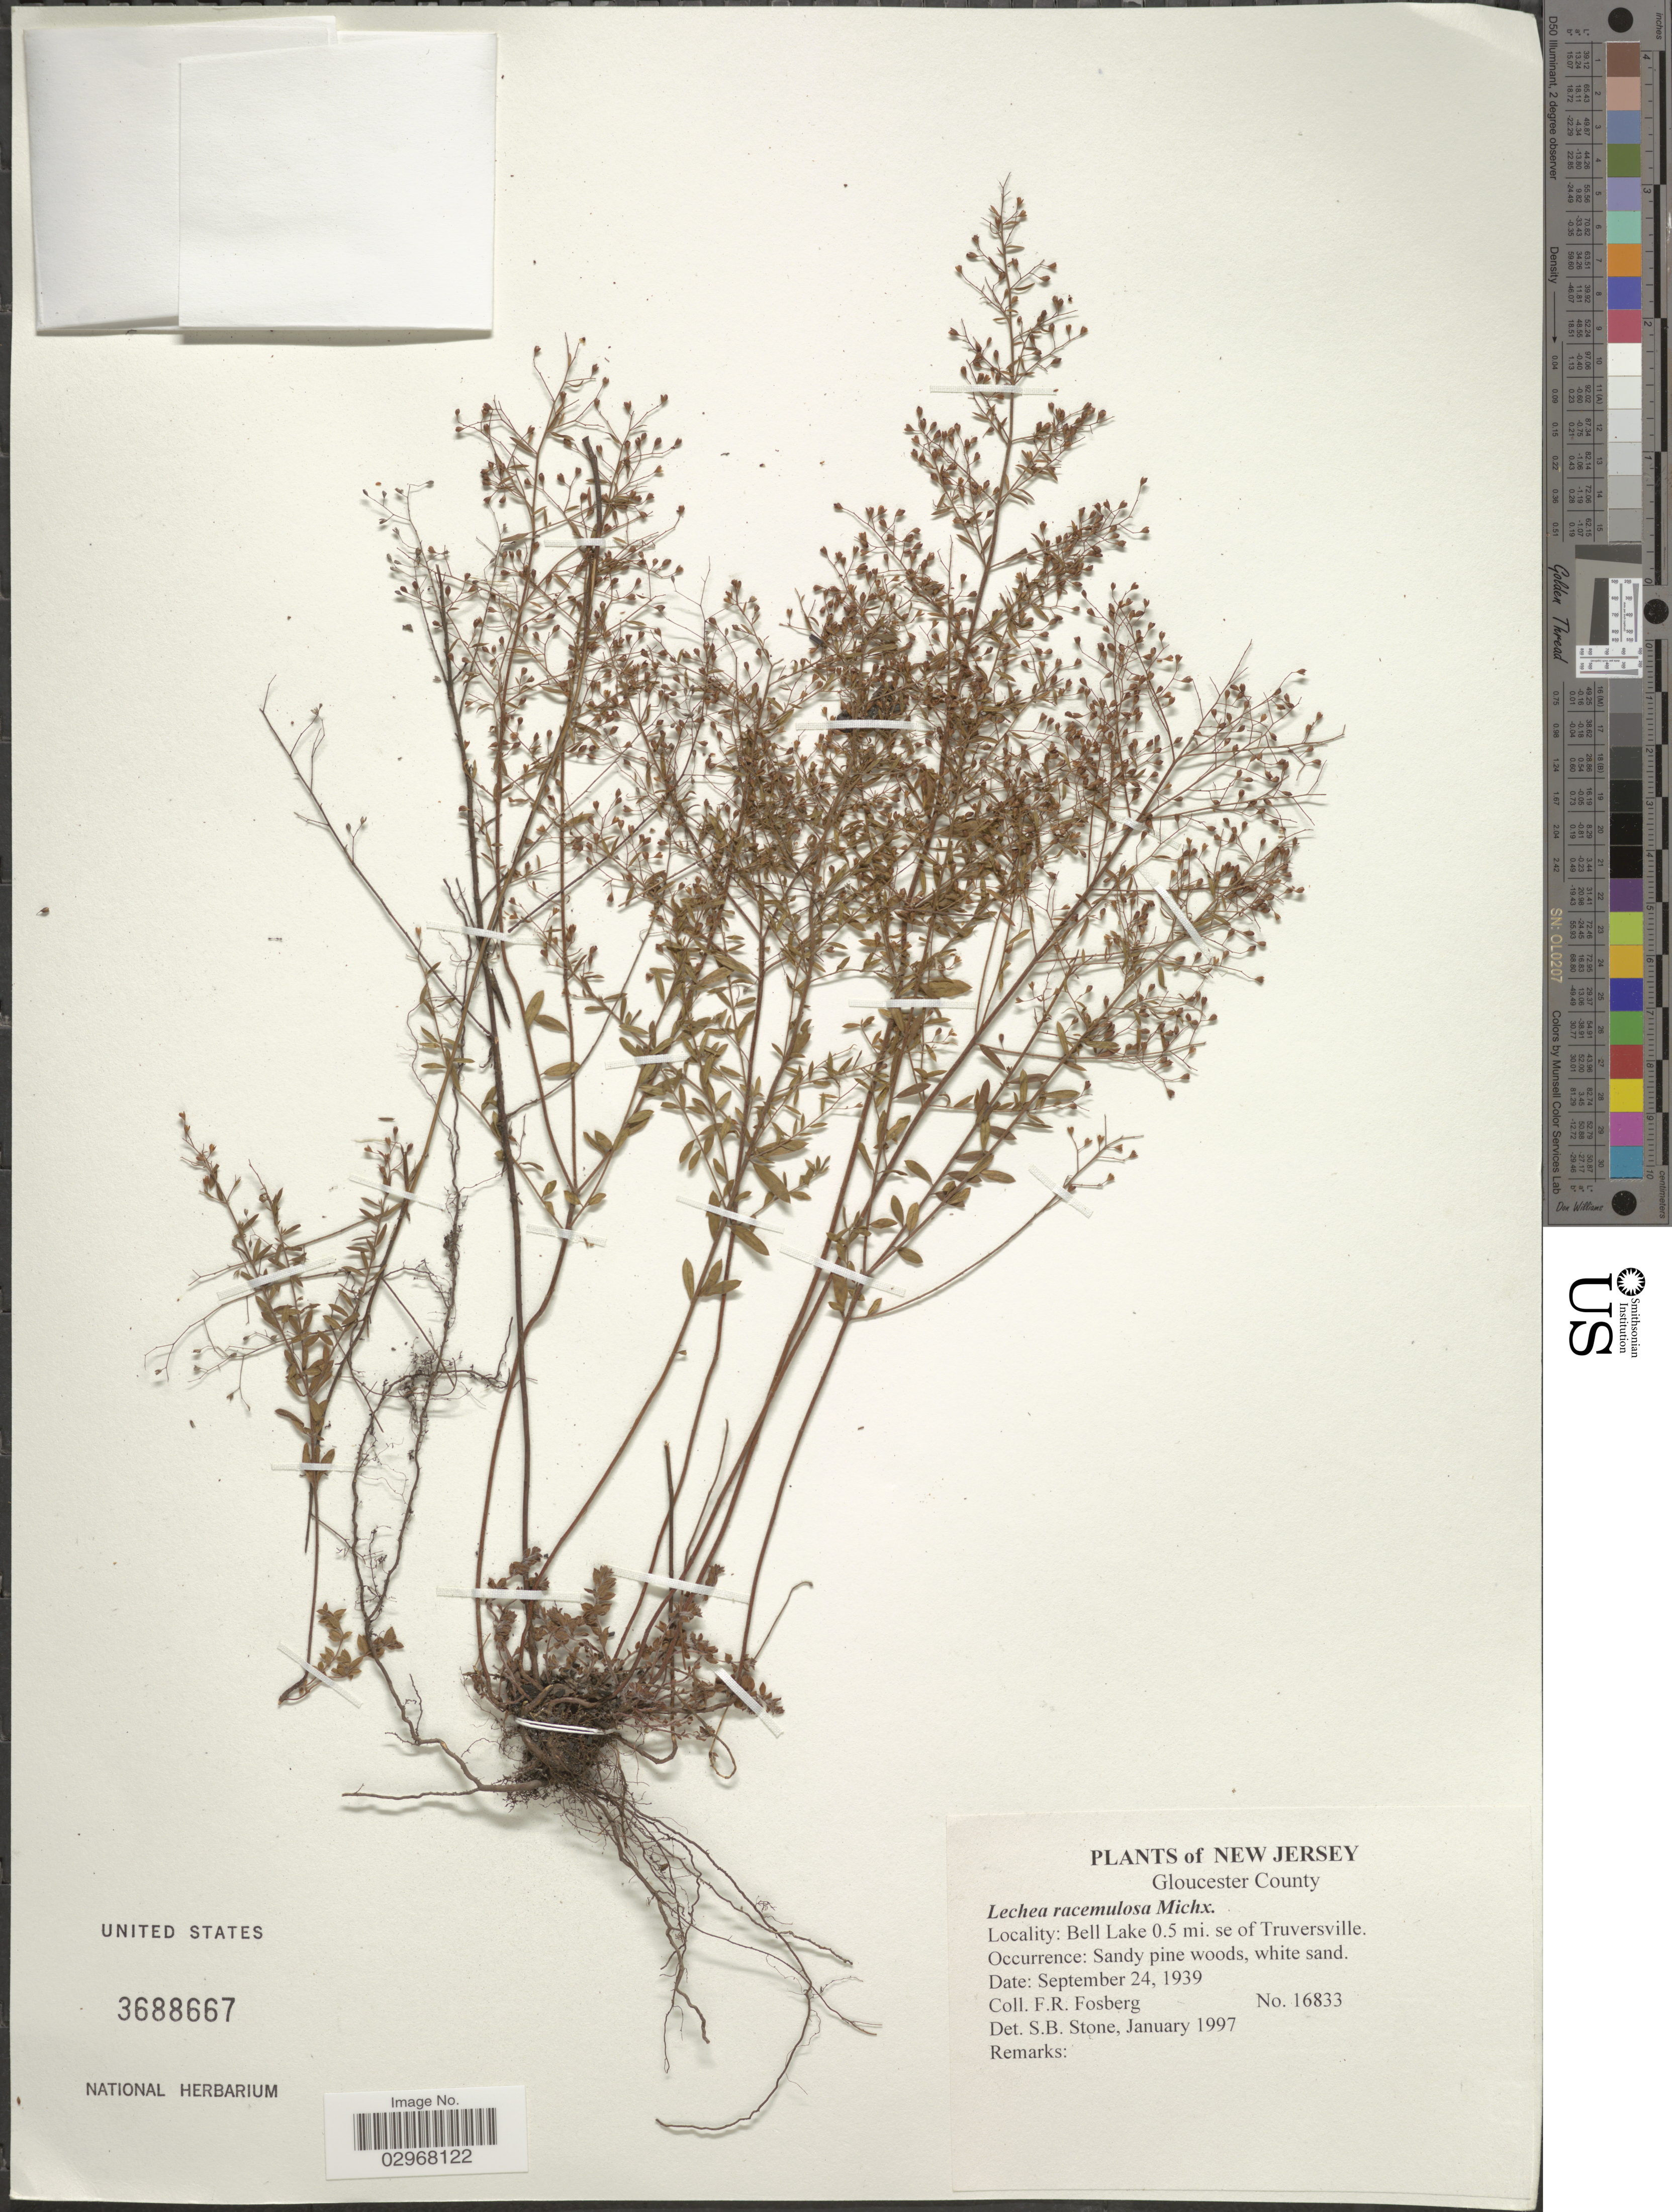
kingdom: Plantae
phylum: Tracheophyta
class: Magnoliopsida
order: Malvales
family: Cistaceae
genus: Lechea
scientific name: Lechea racemulosa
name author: Michx.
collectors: F. R. Fosberg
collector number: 16833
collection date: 1939-09-24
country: United States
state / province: New Jersey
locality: Gloucester County. Bell Lake 0.5 mi. se of Truversville.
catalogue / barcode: US 3688667